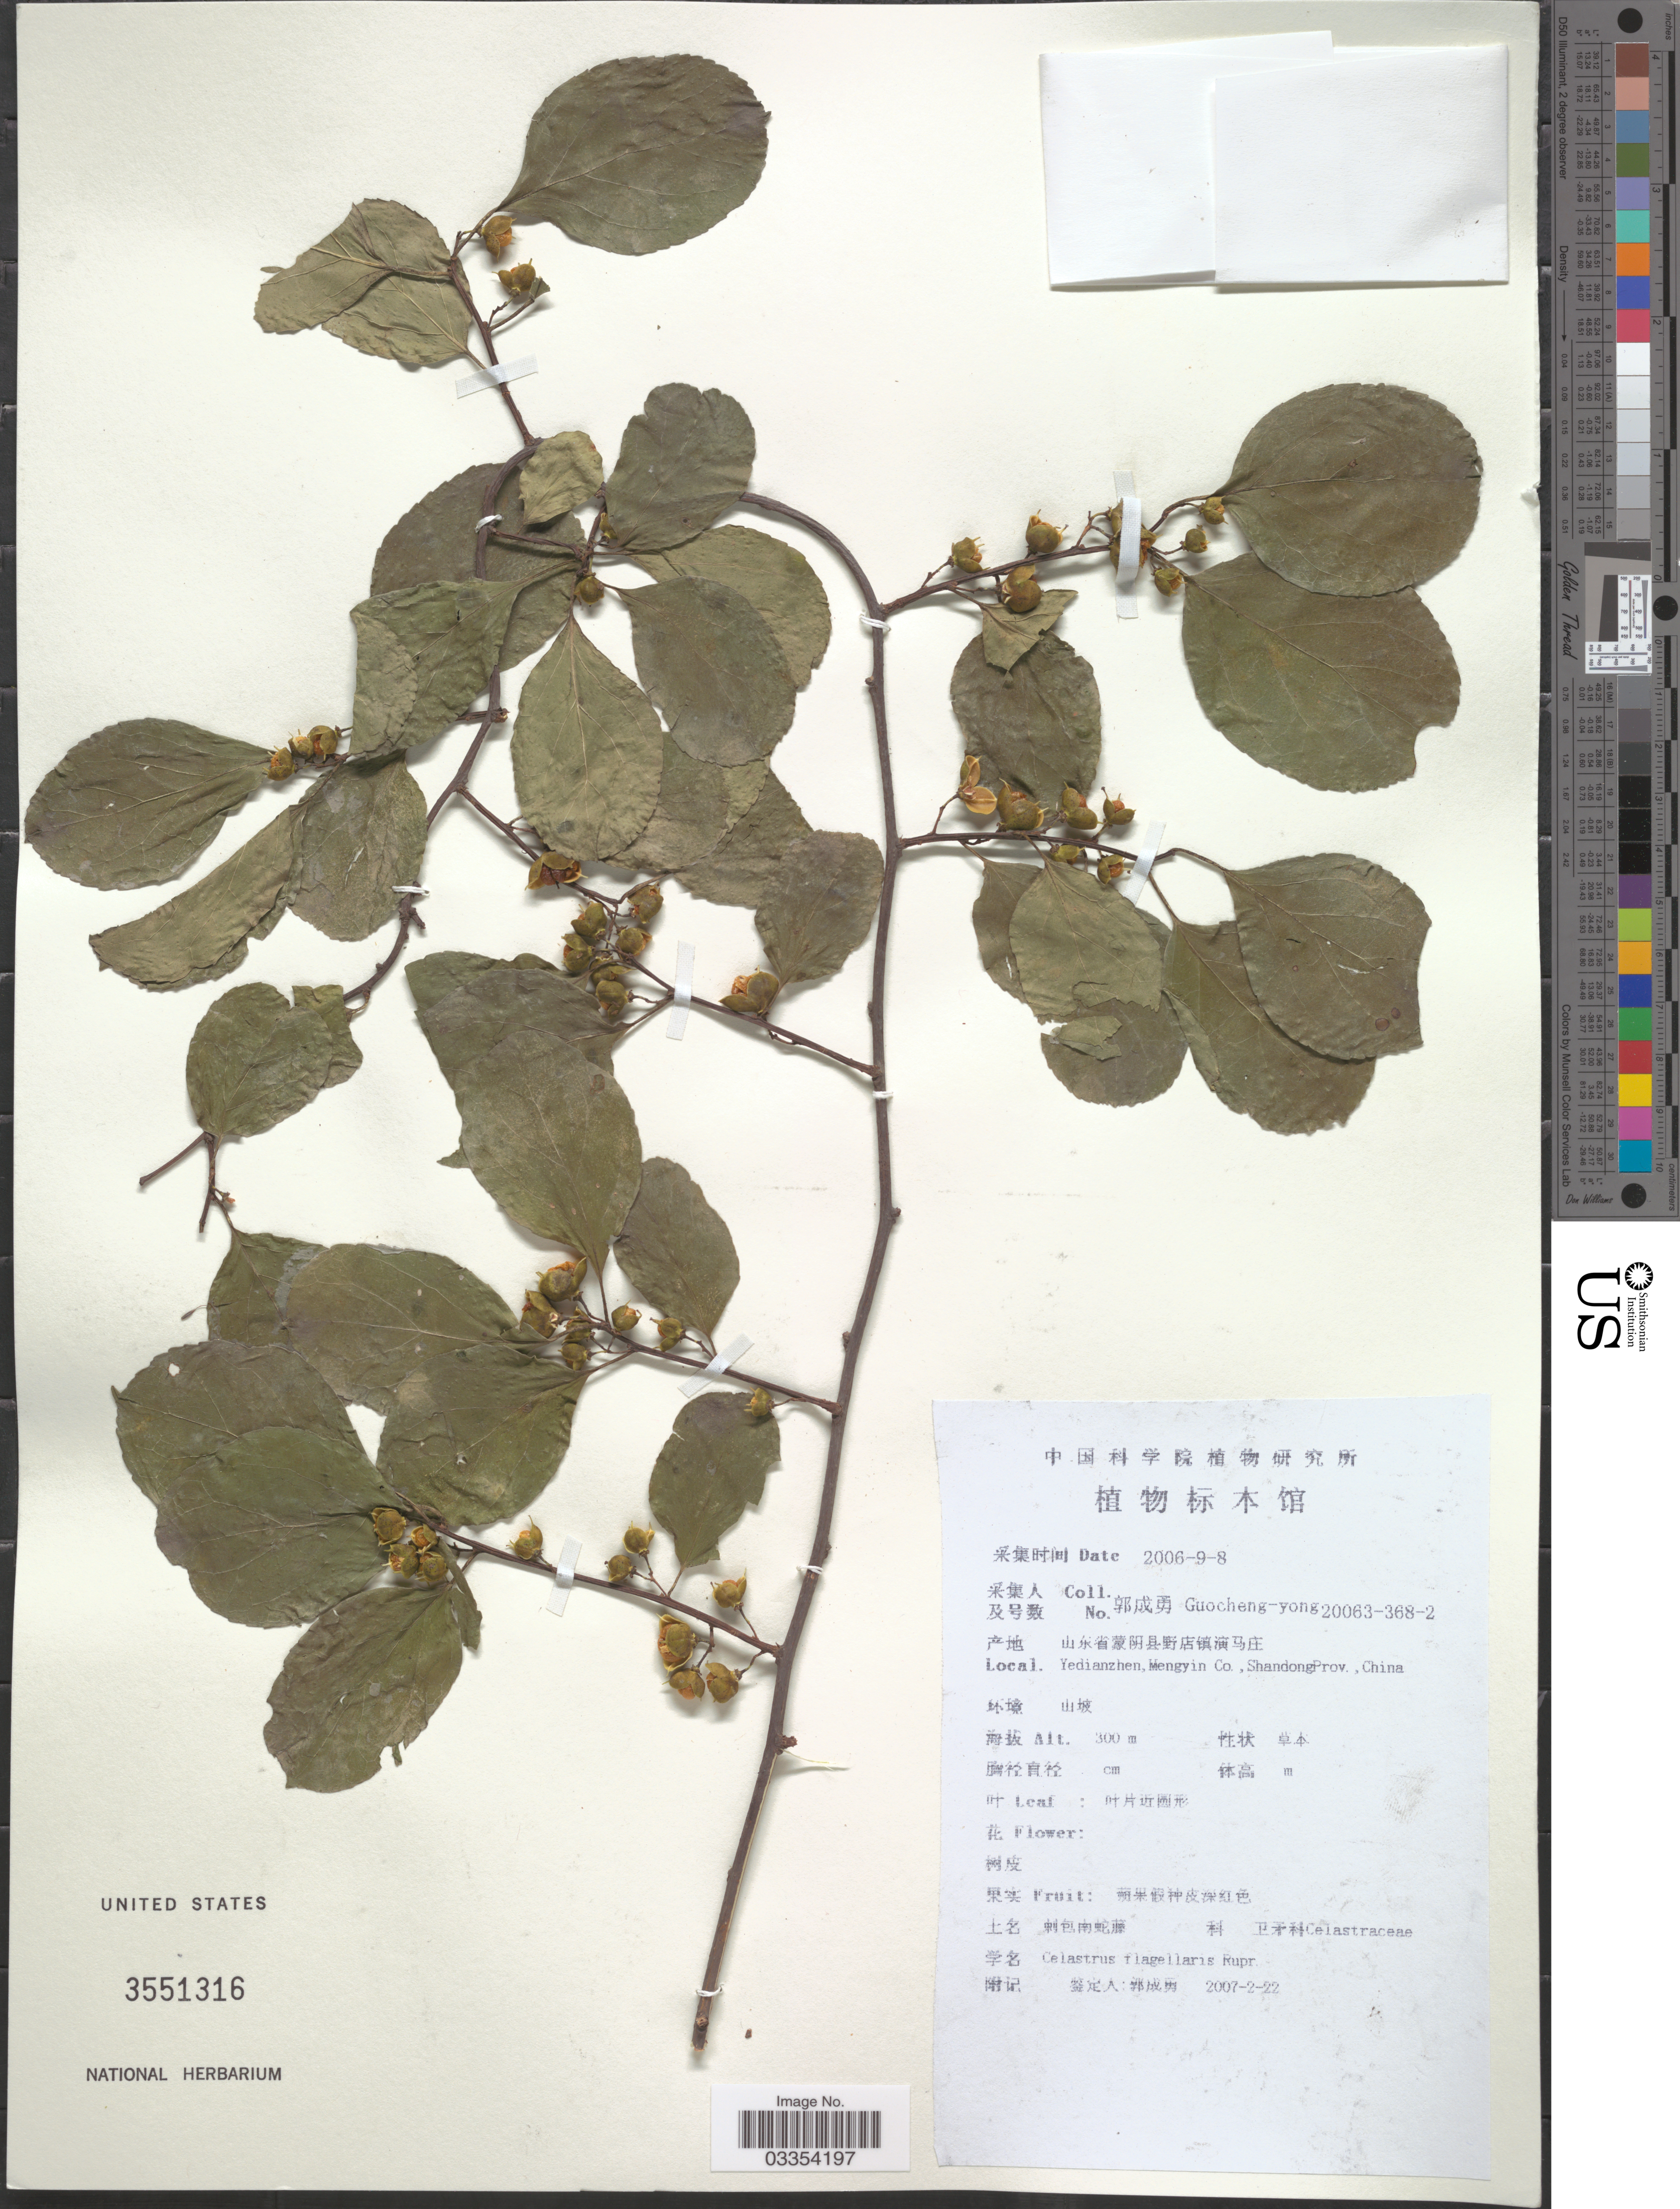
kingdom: Plantae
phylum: Tracheophyta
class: Magnoliopsida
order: Celastrales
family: Celastraceae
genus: Celastrus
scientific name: Celastrus flagellaris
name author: Rupr.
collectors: Guo cheng-yong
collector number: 20063-368-2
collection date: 2006-09-08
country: China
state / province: Shandong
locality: Yedianzhen, Mengyin Co. X.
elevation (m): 300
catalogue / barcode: US 3551316